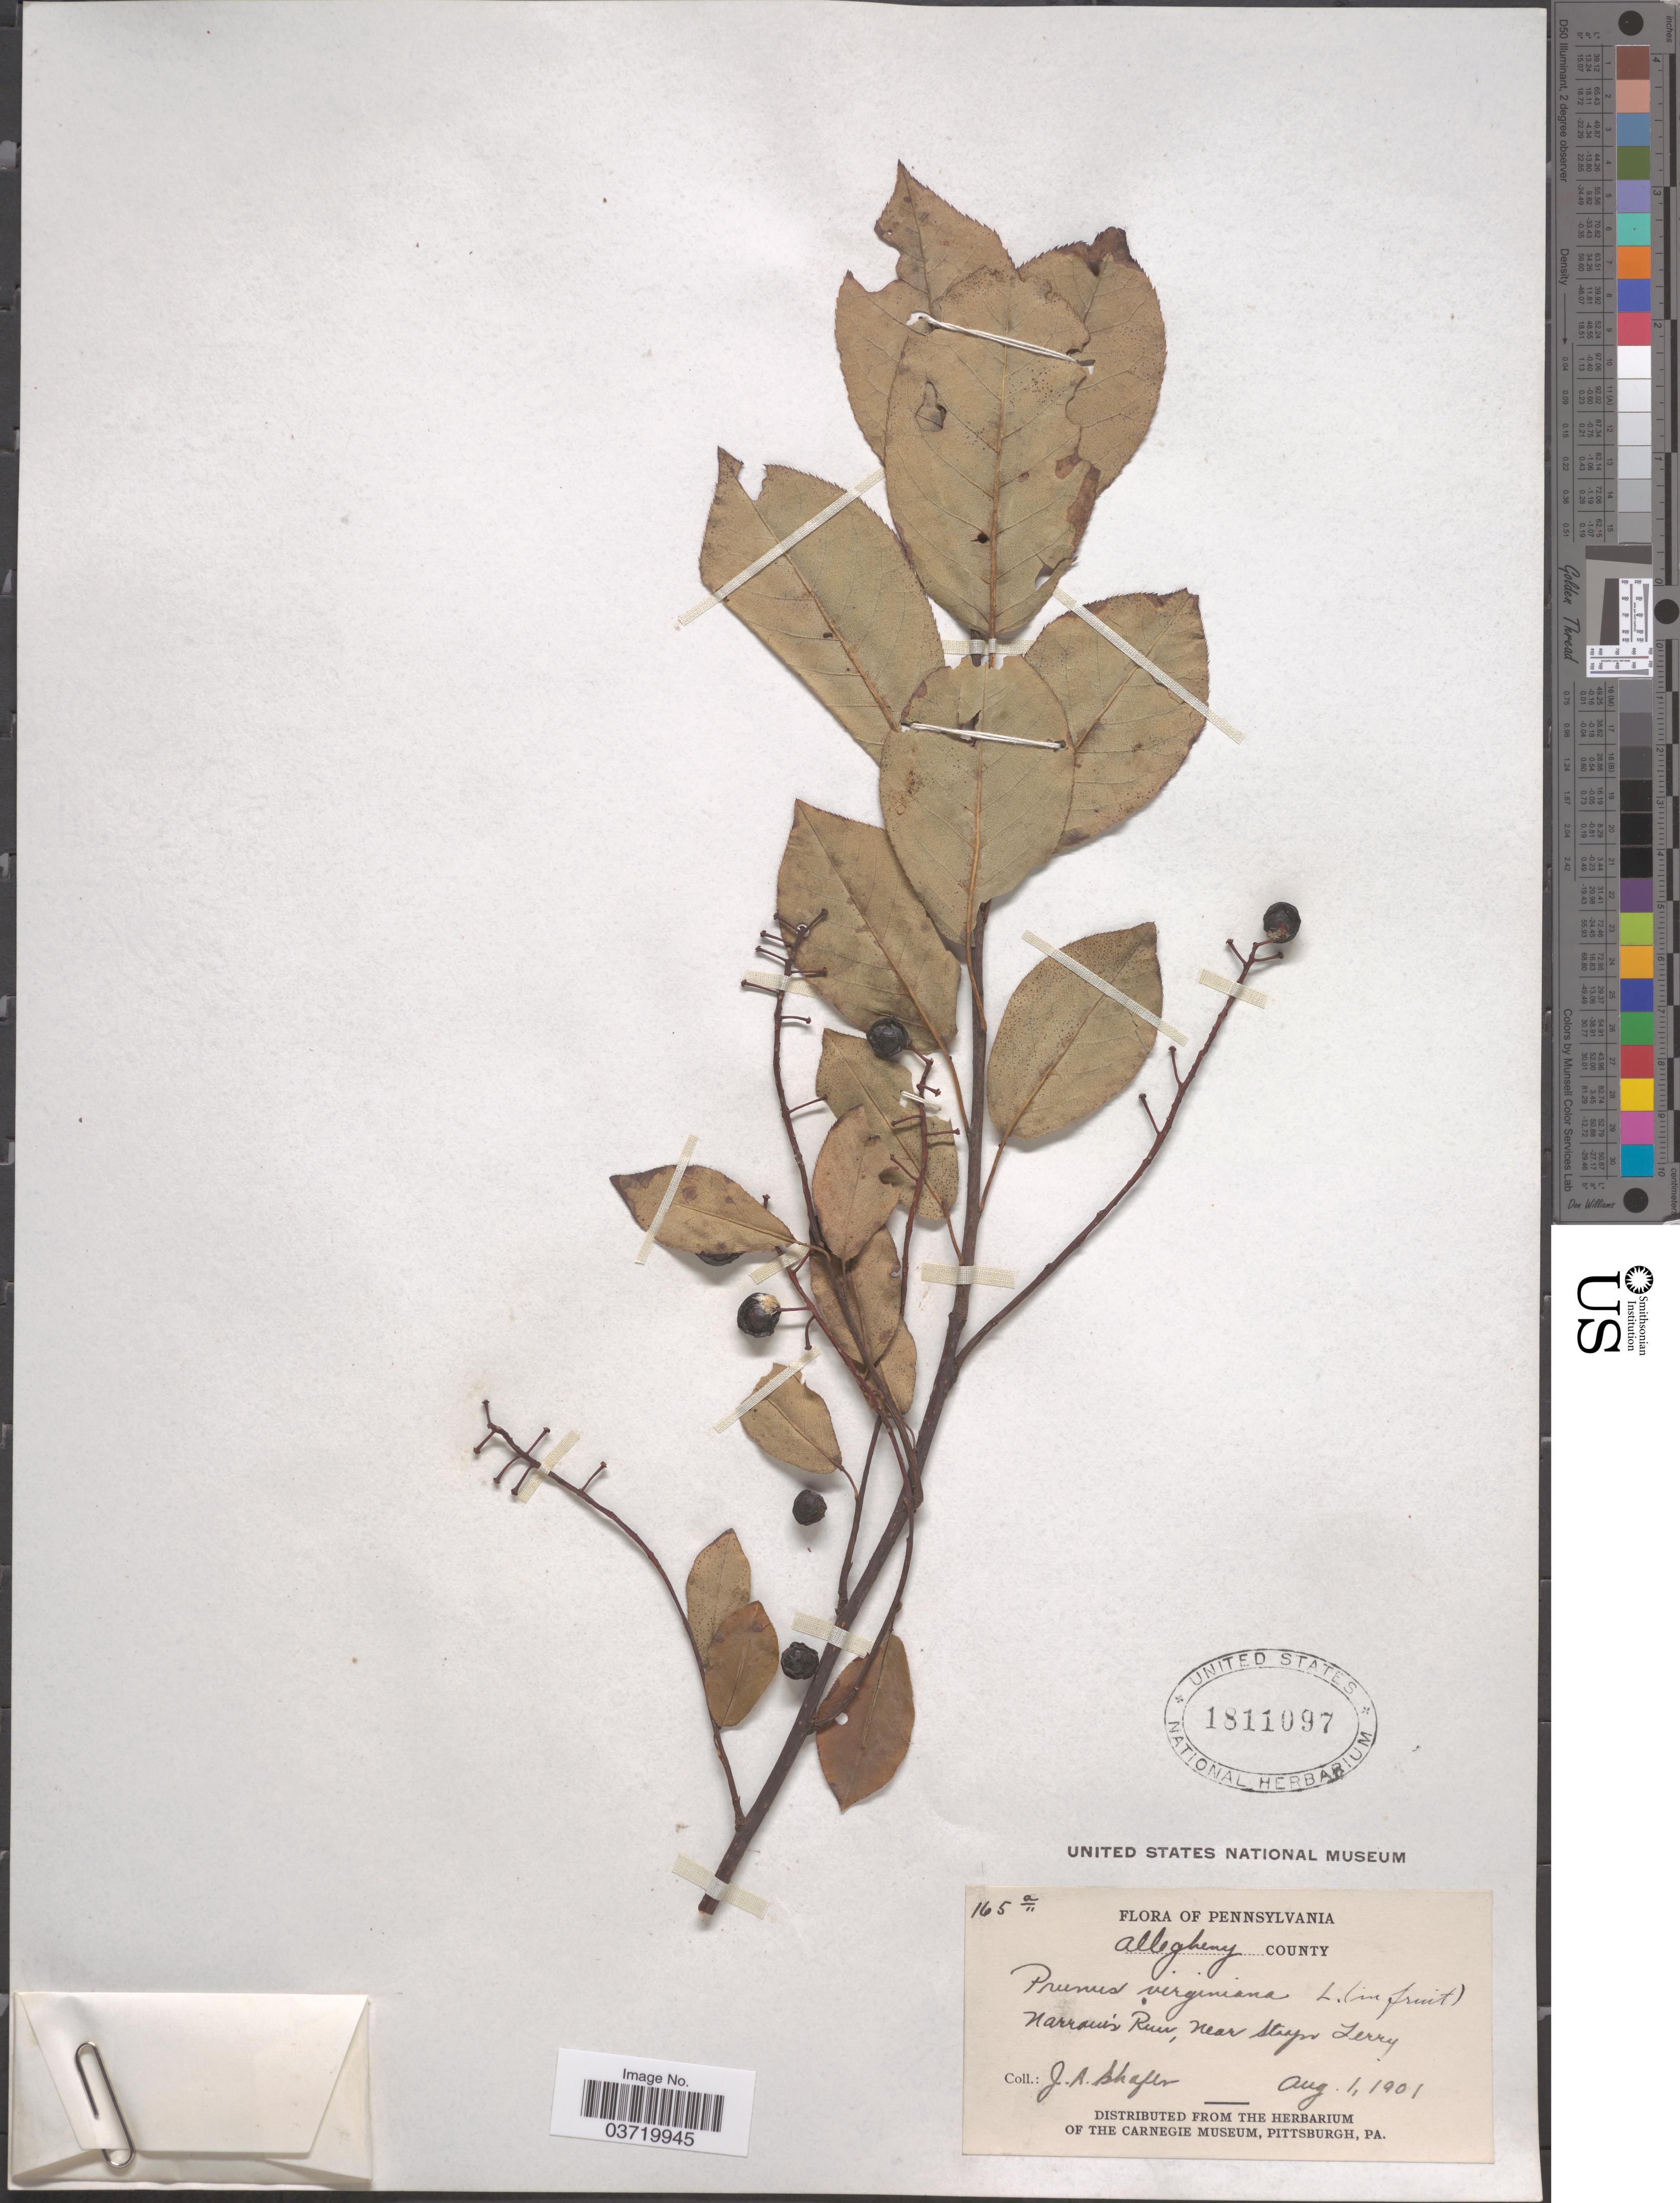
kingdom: Plantae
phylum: Tracheophyta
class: Magnoliopsida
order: Rosales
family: Rosaceae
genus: Prunus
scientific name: Prunus virginiana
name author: L.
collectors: J. A. Shafer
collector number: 165a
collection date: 1901-08-01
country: United States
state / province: Pennsylvania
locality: Allegheny County. Narrow's Run, near Stoops Ferry.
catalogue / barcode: US 1811097